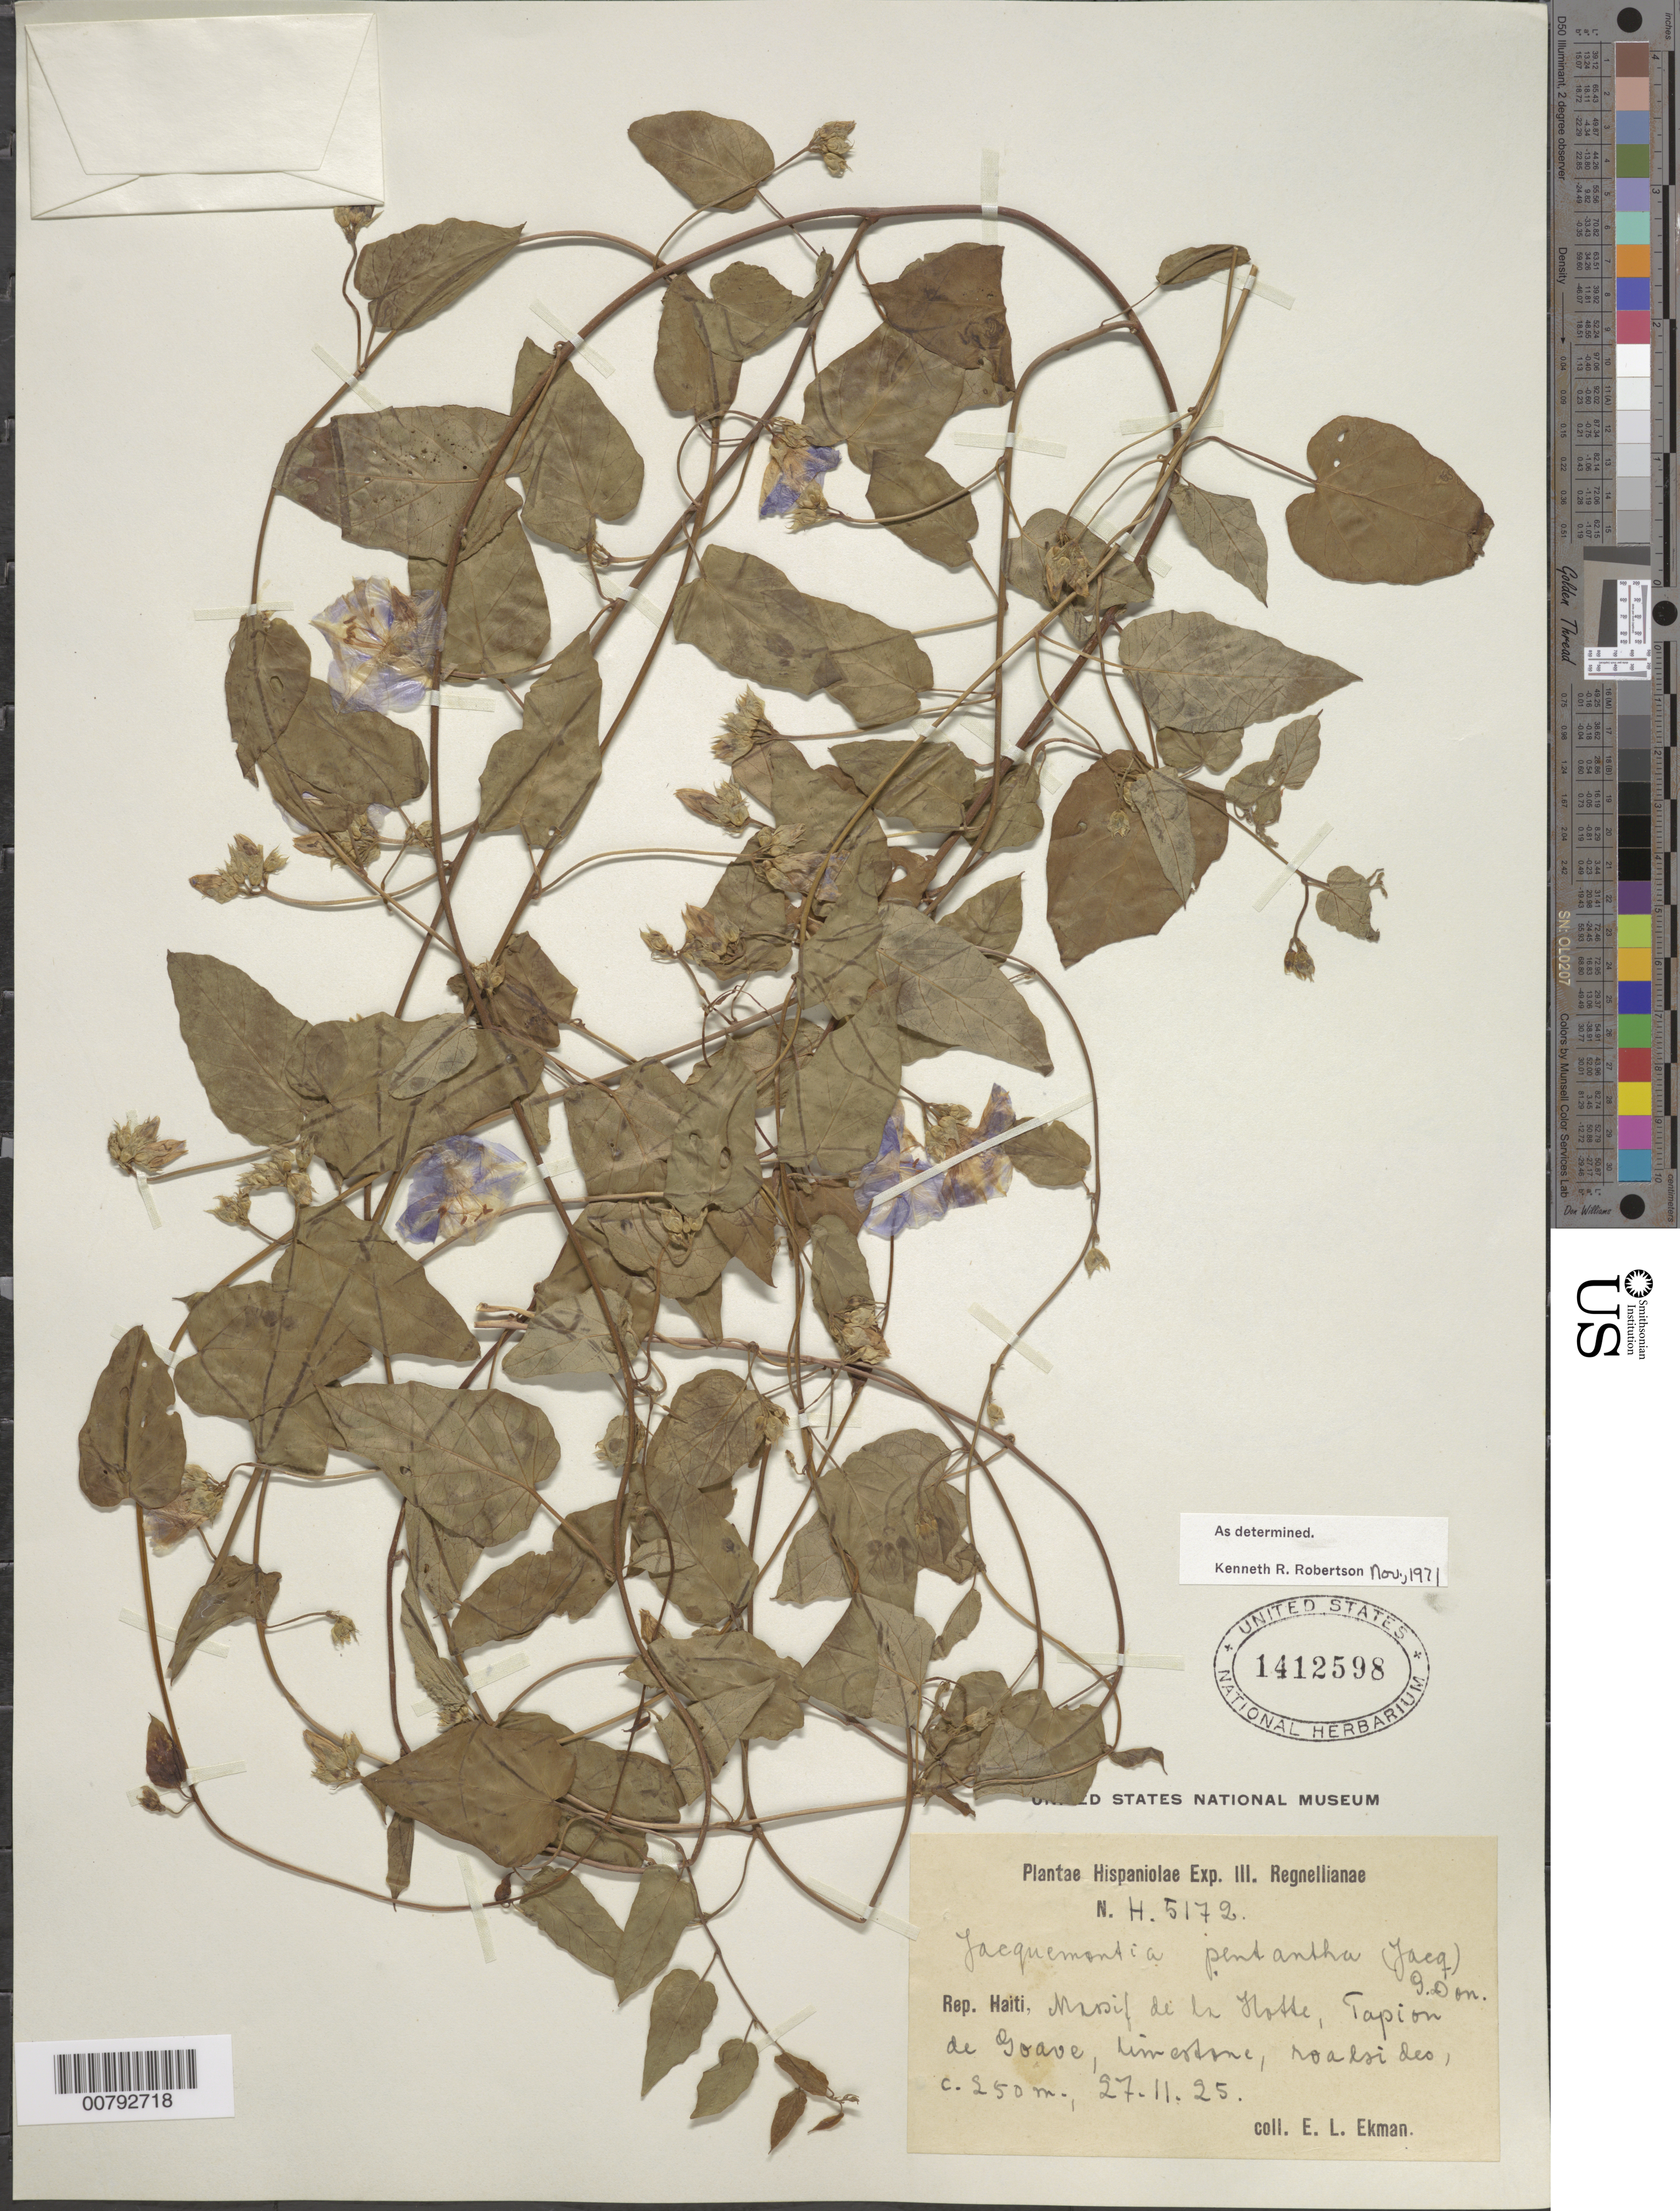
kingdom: Plantae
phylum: Tracheophyta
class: Magnoliopsida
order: Solanales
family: Convolvulaceae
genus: Jacquemontia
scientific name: Jacquemontia pentanthos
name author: (Jacq.) G. Don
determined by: Robertson, K. R.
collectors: E. L. Ekman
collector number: H 5172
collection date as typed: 27 Nov 1925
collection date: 1925-11-27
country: Haiti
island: Hispaniola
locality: Massif de la Hotte, Tapion de Goave.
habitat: Limestone, roadsides.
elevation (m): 250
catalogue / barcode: US 1412598